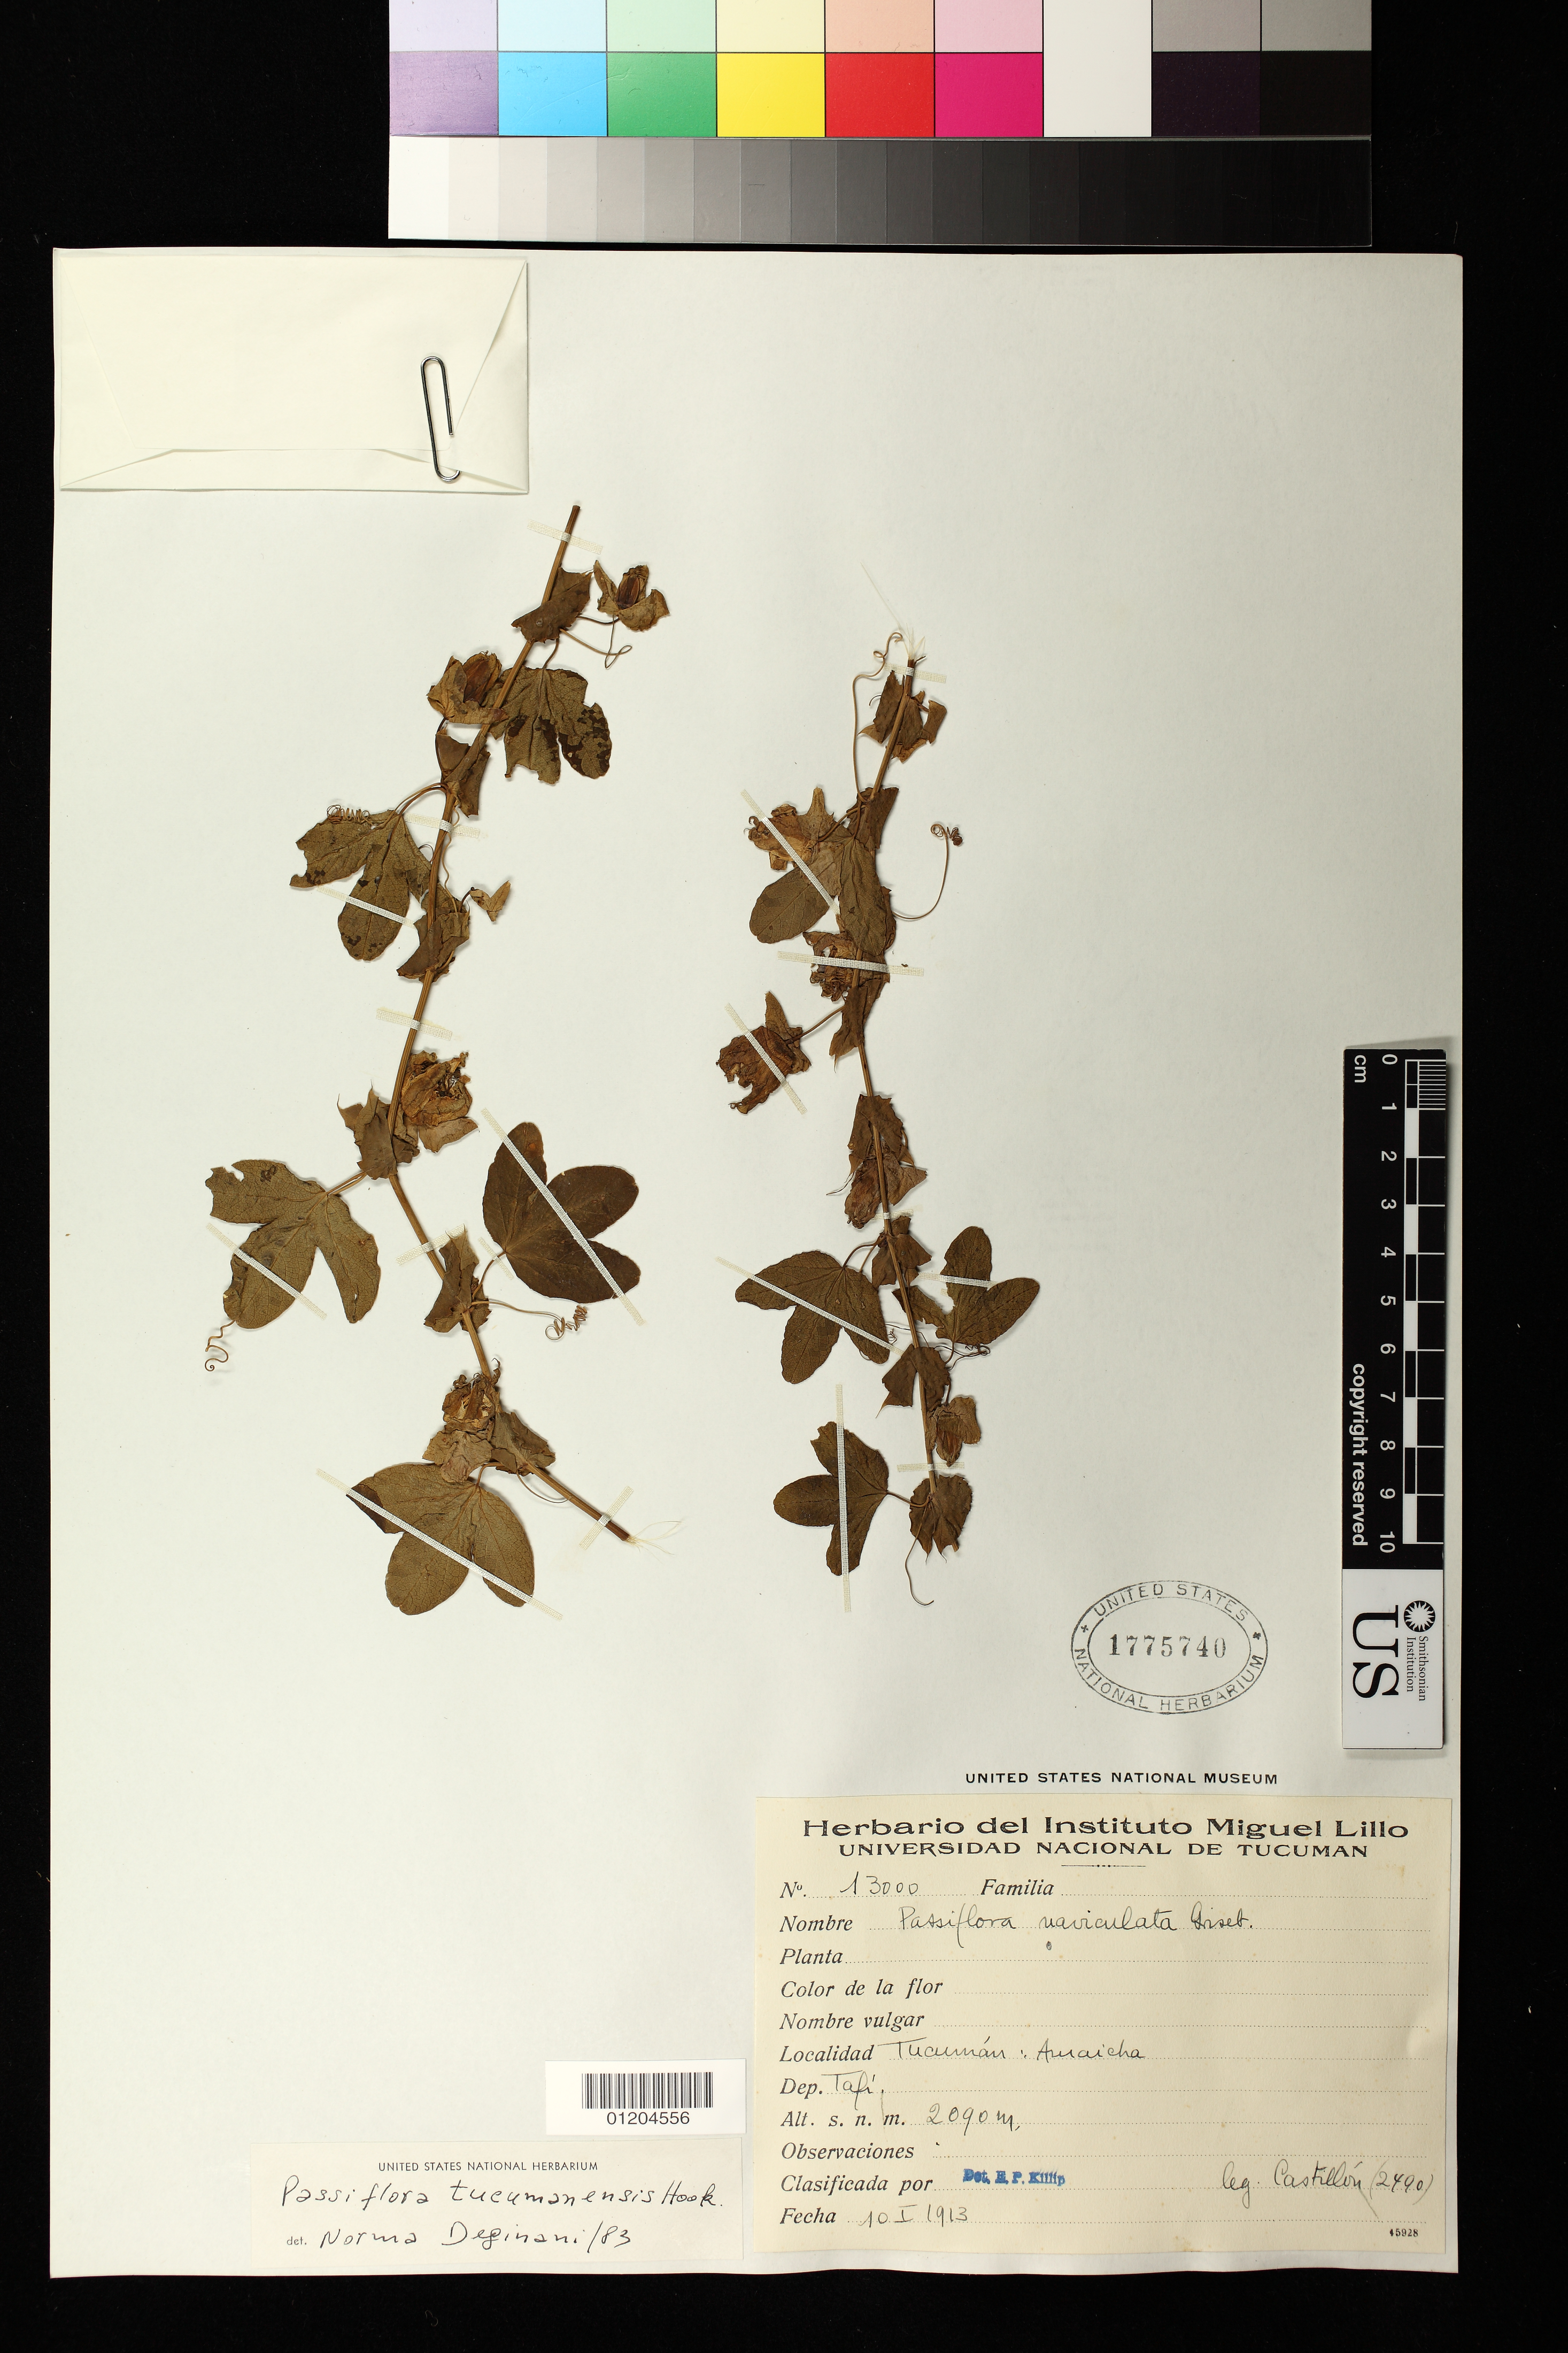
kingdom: Plantae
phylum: Tracheophyta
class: Magnoliopsida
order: Malpighiales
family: Passifloraceae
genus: Passiflora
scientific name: Passiflora tucumanensis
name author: Hook.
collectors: Castillon, --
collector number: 2490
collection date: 1913-01-10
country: Argentina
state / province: Tucuman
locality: Tafi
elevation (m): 2090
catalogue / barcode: US 1775740